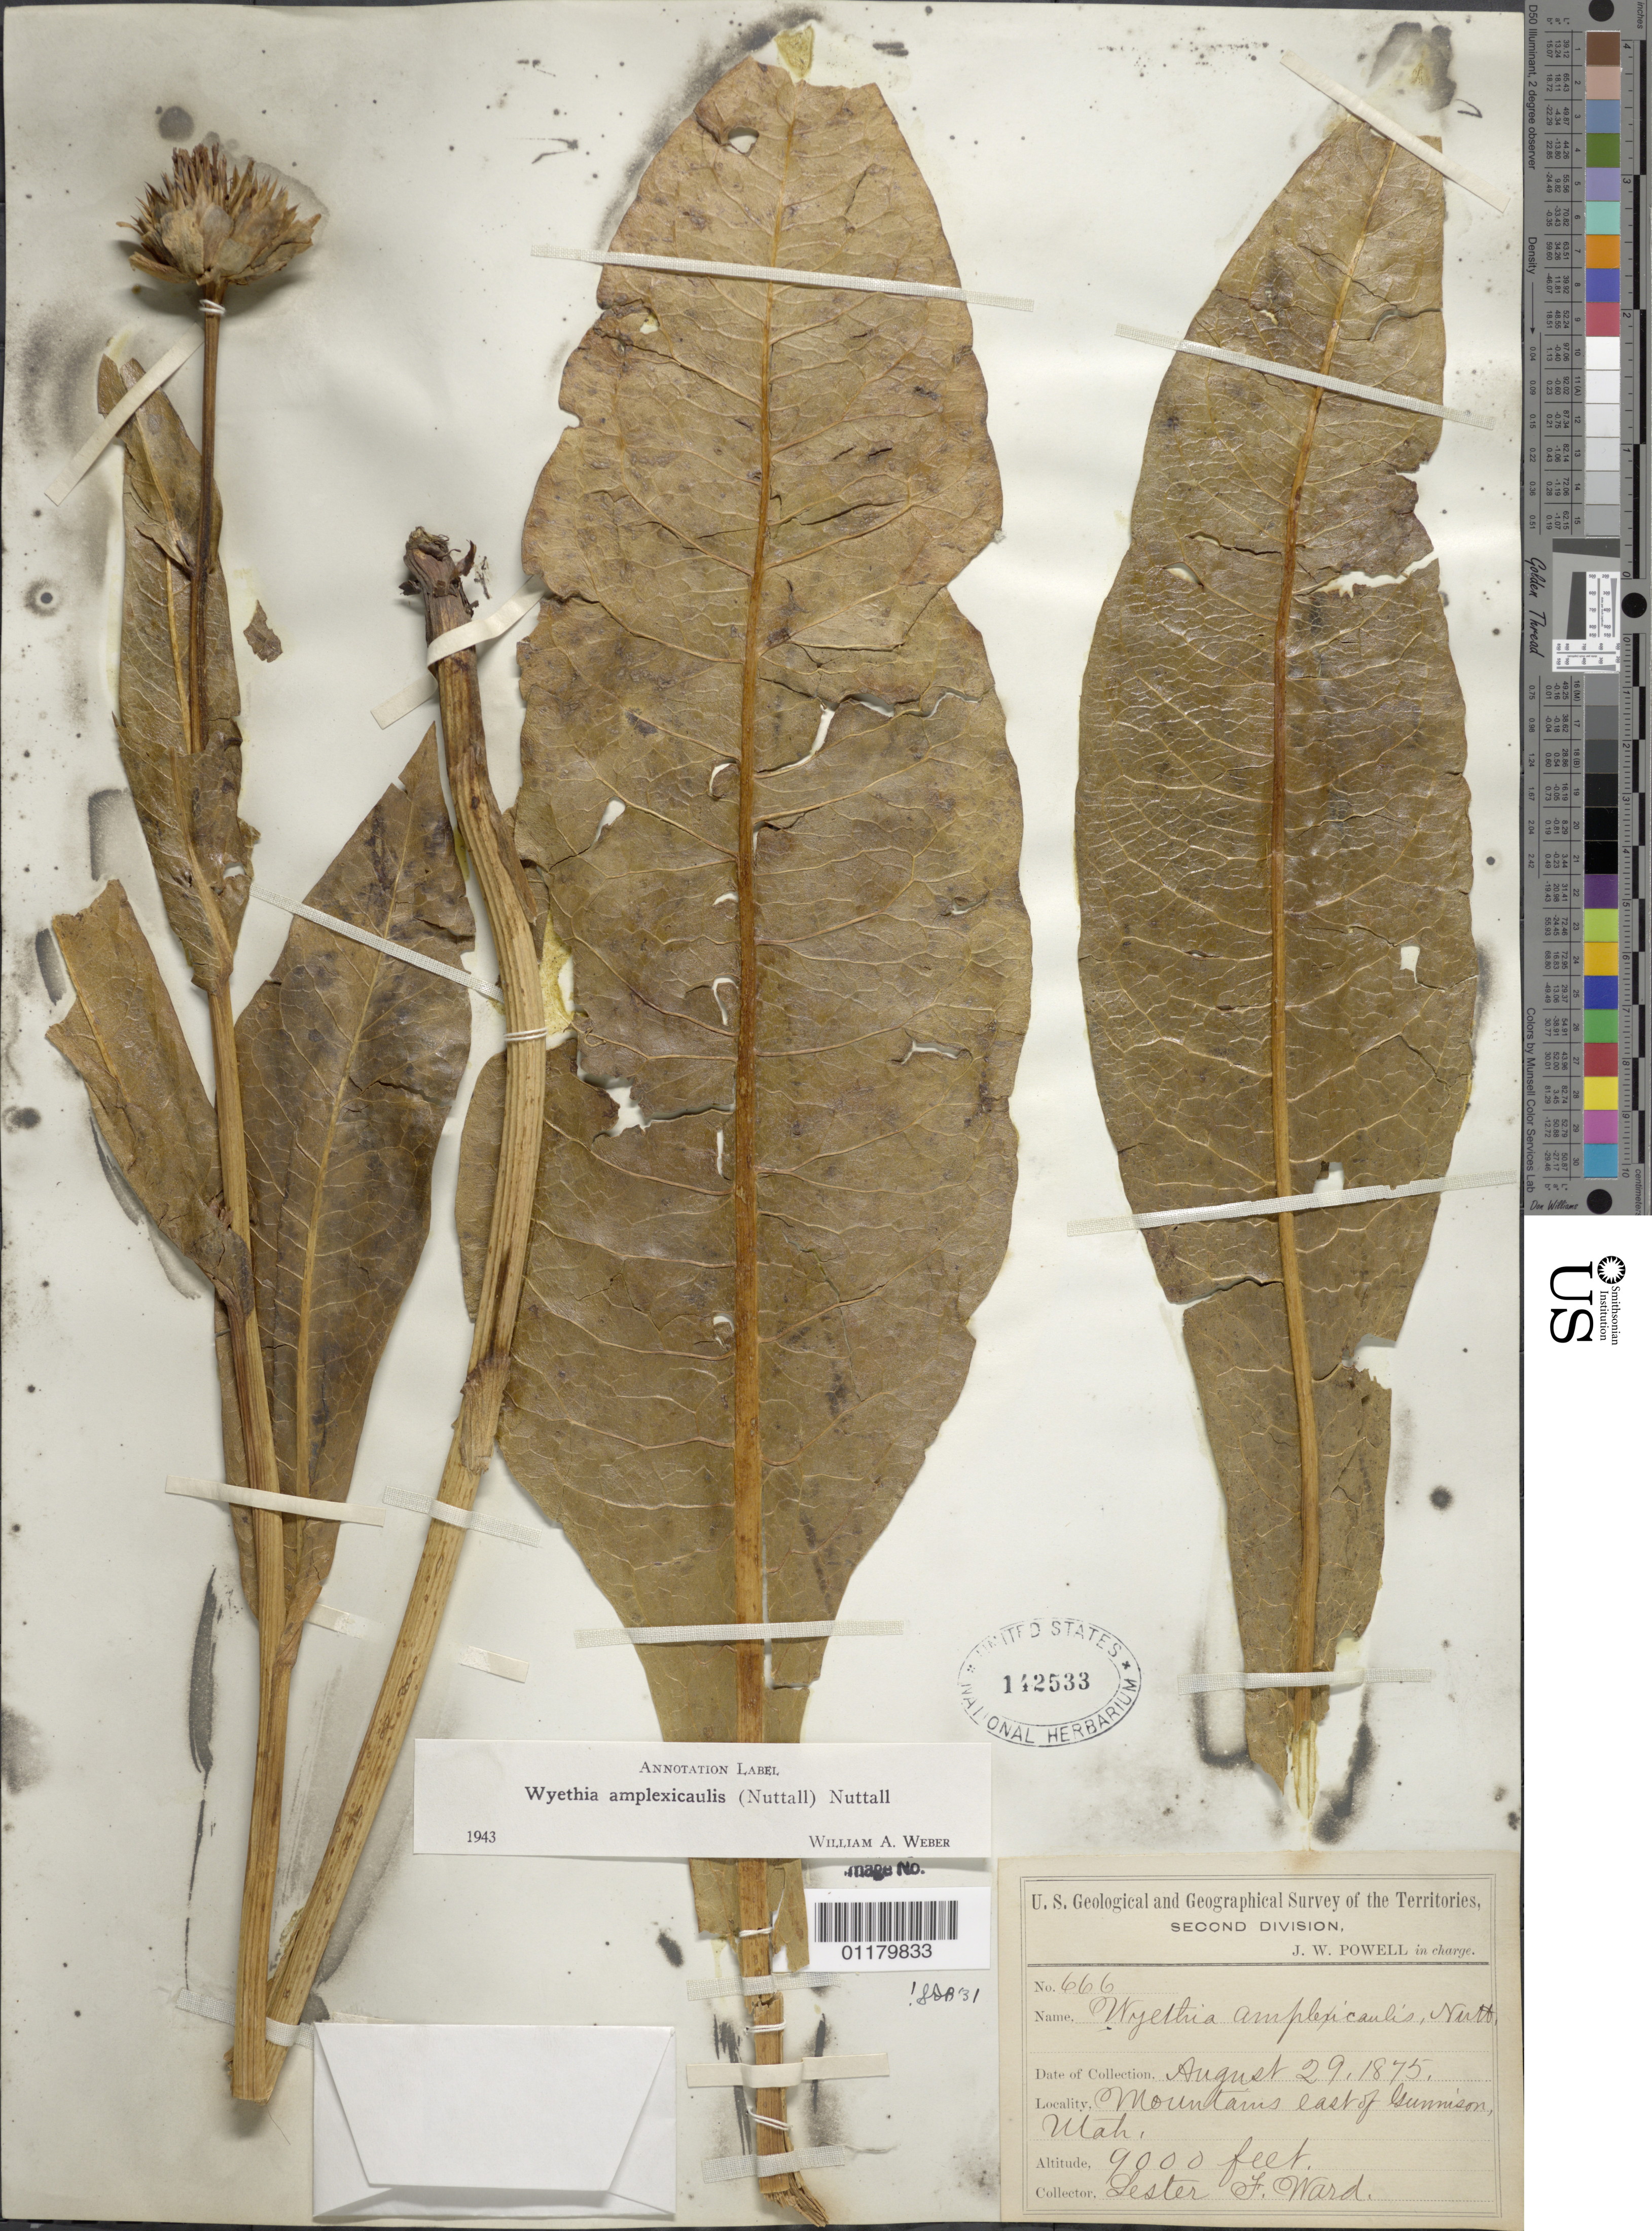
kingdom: Plantae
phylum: Tracheophyta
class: Magnoliopsida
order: Asterales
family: Asteraceae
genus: Wyethia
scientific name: Wyethia amplexicaulis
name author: Nutt.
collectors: L. F. Ward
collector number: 666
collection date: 1875-08-29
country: United States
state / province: Utah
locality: Mountains east of Gunnison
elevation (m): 2743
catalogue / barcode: US 142533